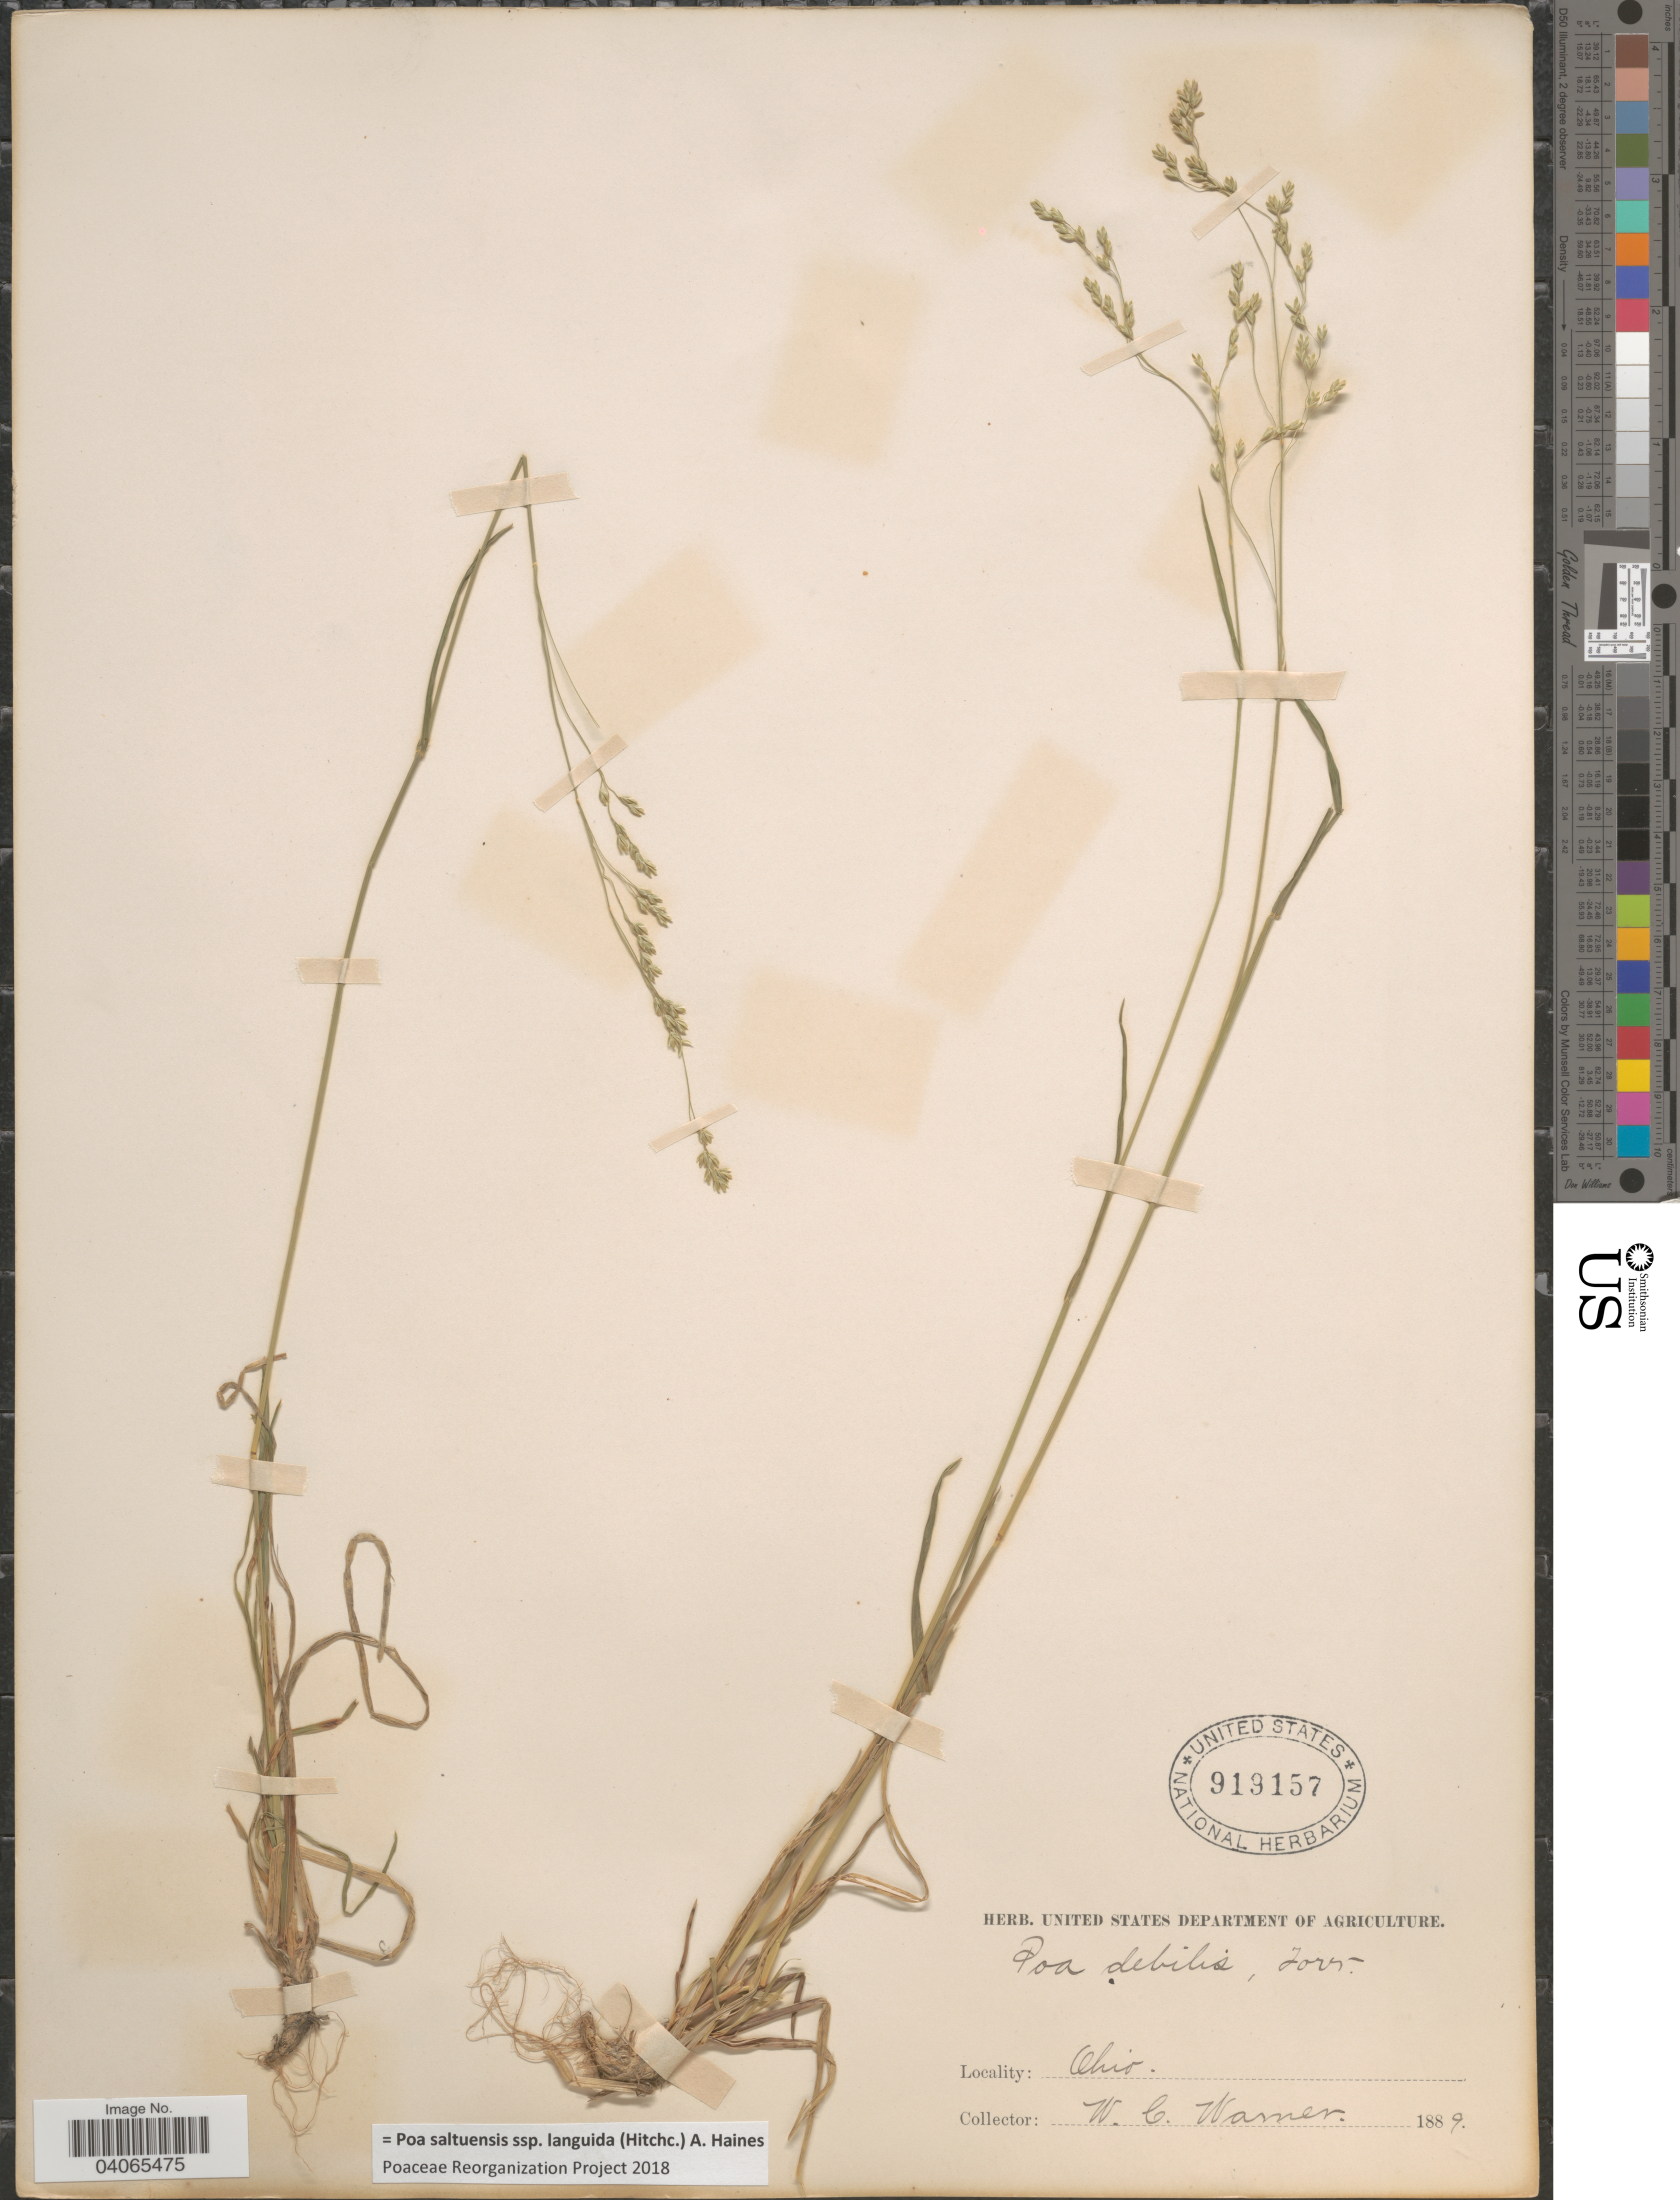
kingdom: Plantae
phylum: Tracheophyta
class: Liliopsida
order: Poales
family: Poaceae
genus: Poa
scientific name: Poa saltuensis subsp. languida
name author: (Hitchc.) A. Haines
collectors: W. Warner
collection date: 1889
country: United States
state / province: Ohio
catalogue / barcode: US 919157